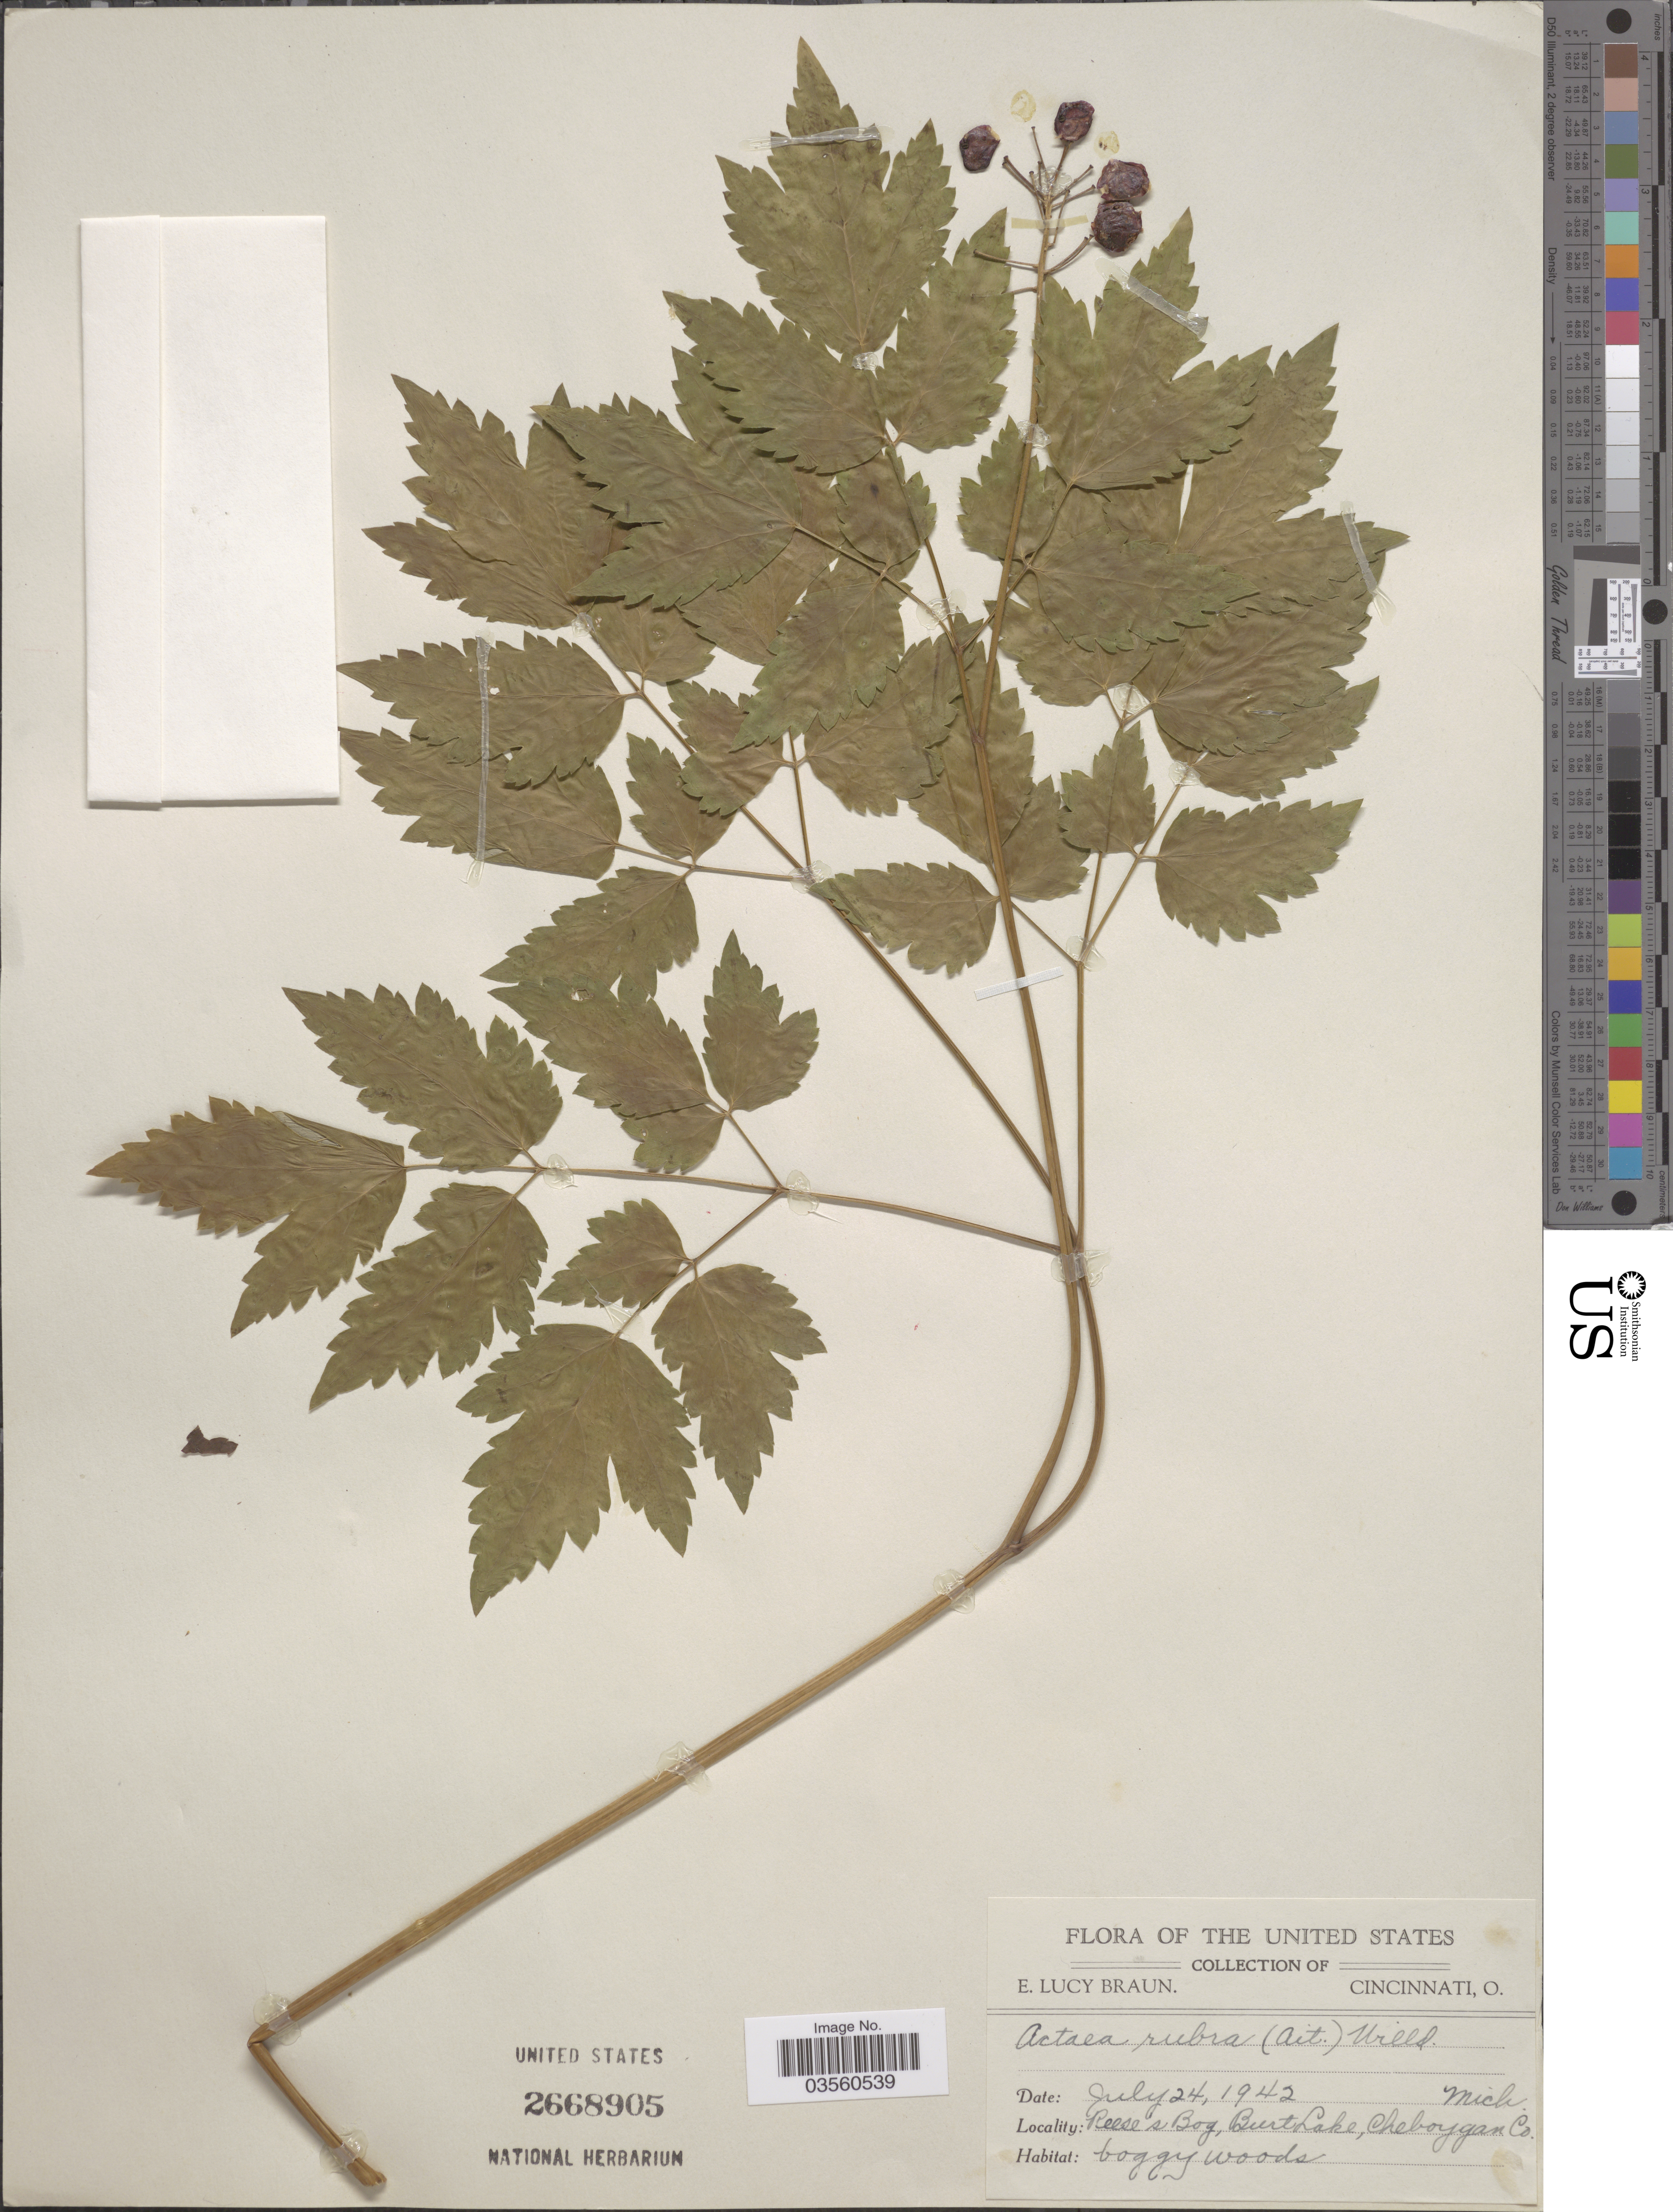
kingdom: Plantae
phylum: Tracheophyta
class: Magnoliopsida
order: Ranunculales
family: Ranunculaceae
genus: Actaea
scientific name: Actaea rubra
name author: (Aiton) Willd.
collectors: E. L. Braun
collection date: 1942-07-24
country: United States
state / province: Michigan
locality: Reese's Bay, Burt Lake, Cheboygan Co.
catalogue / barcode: US 2668905